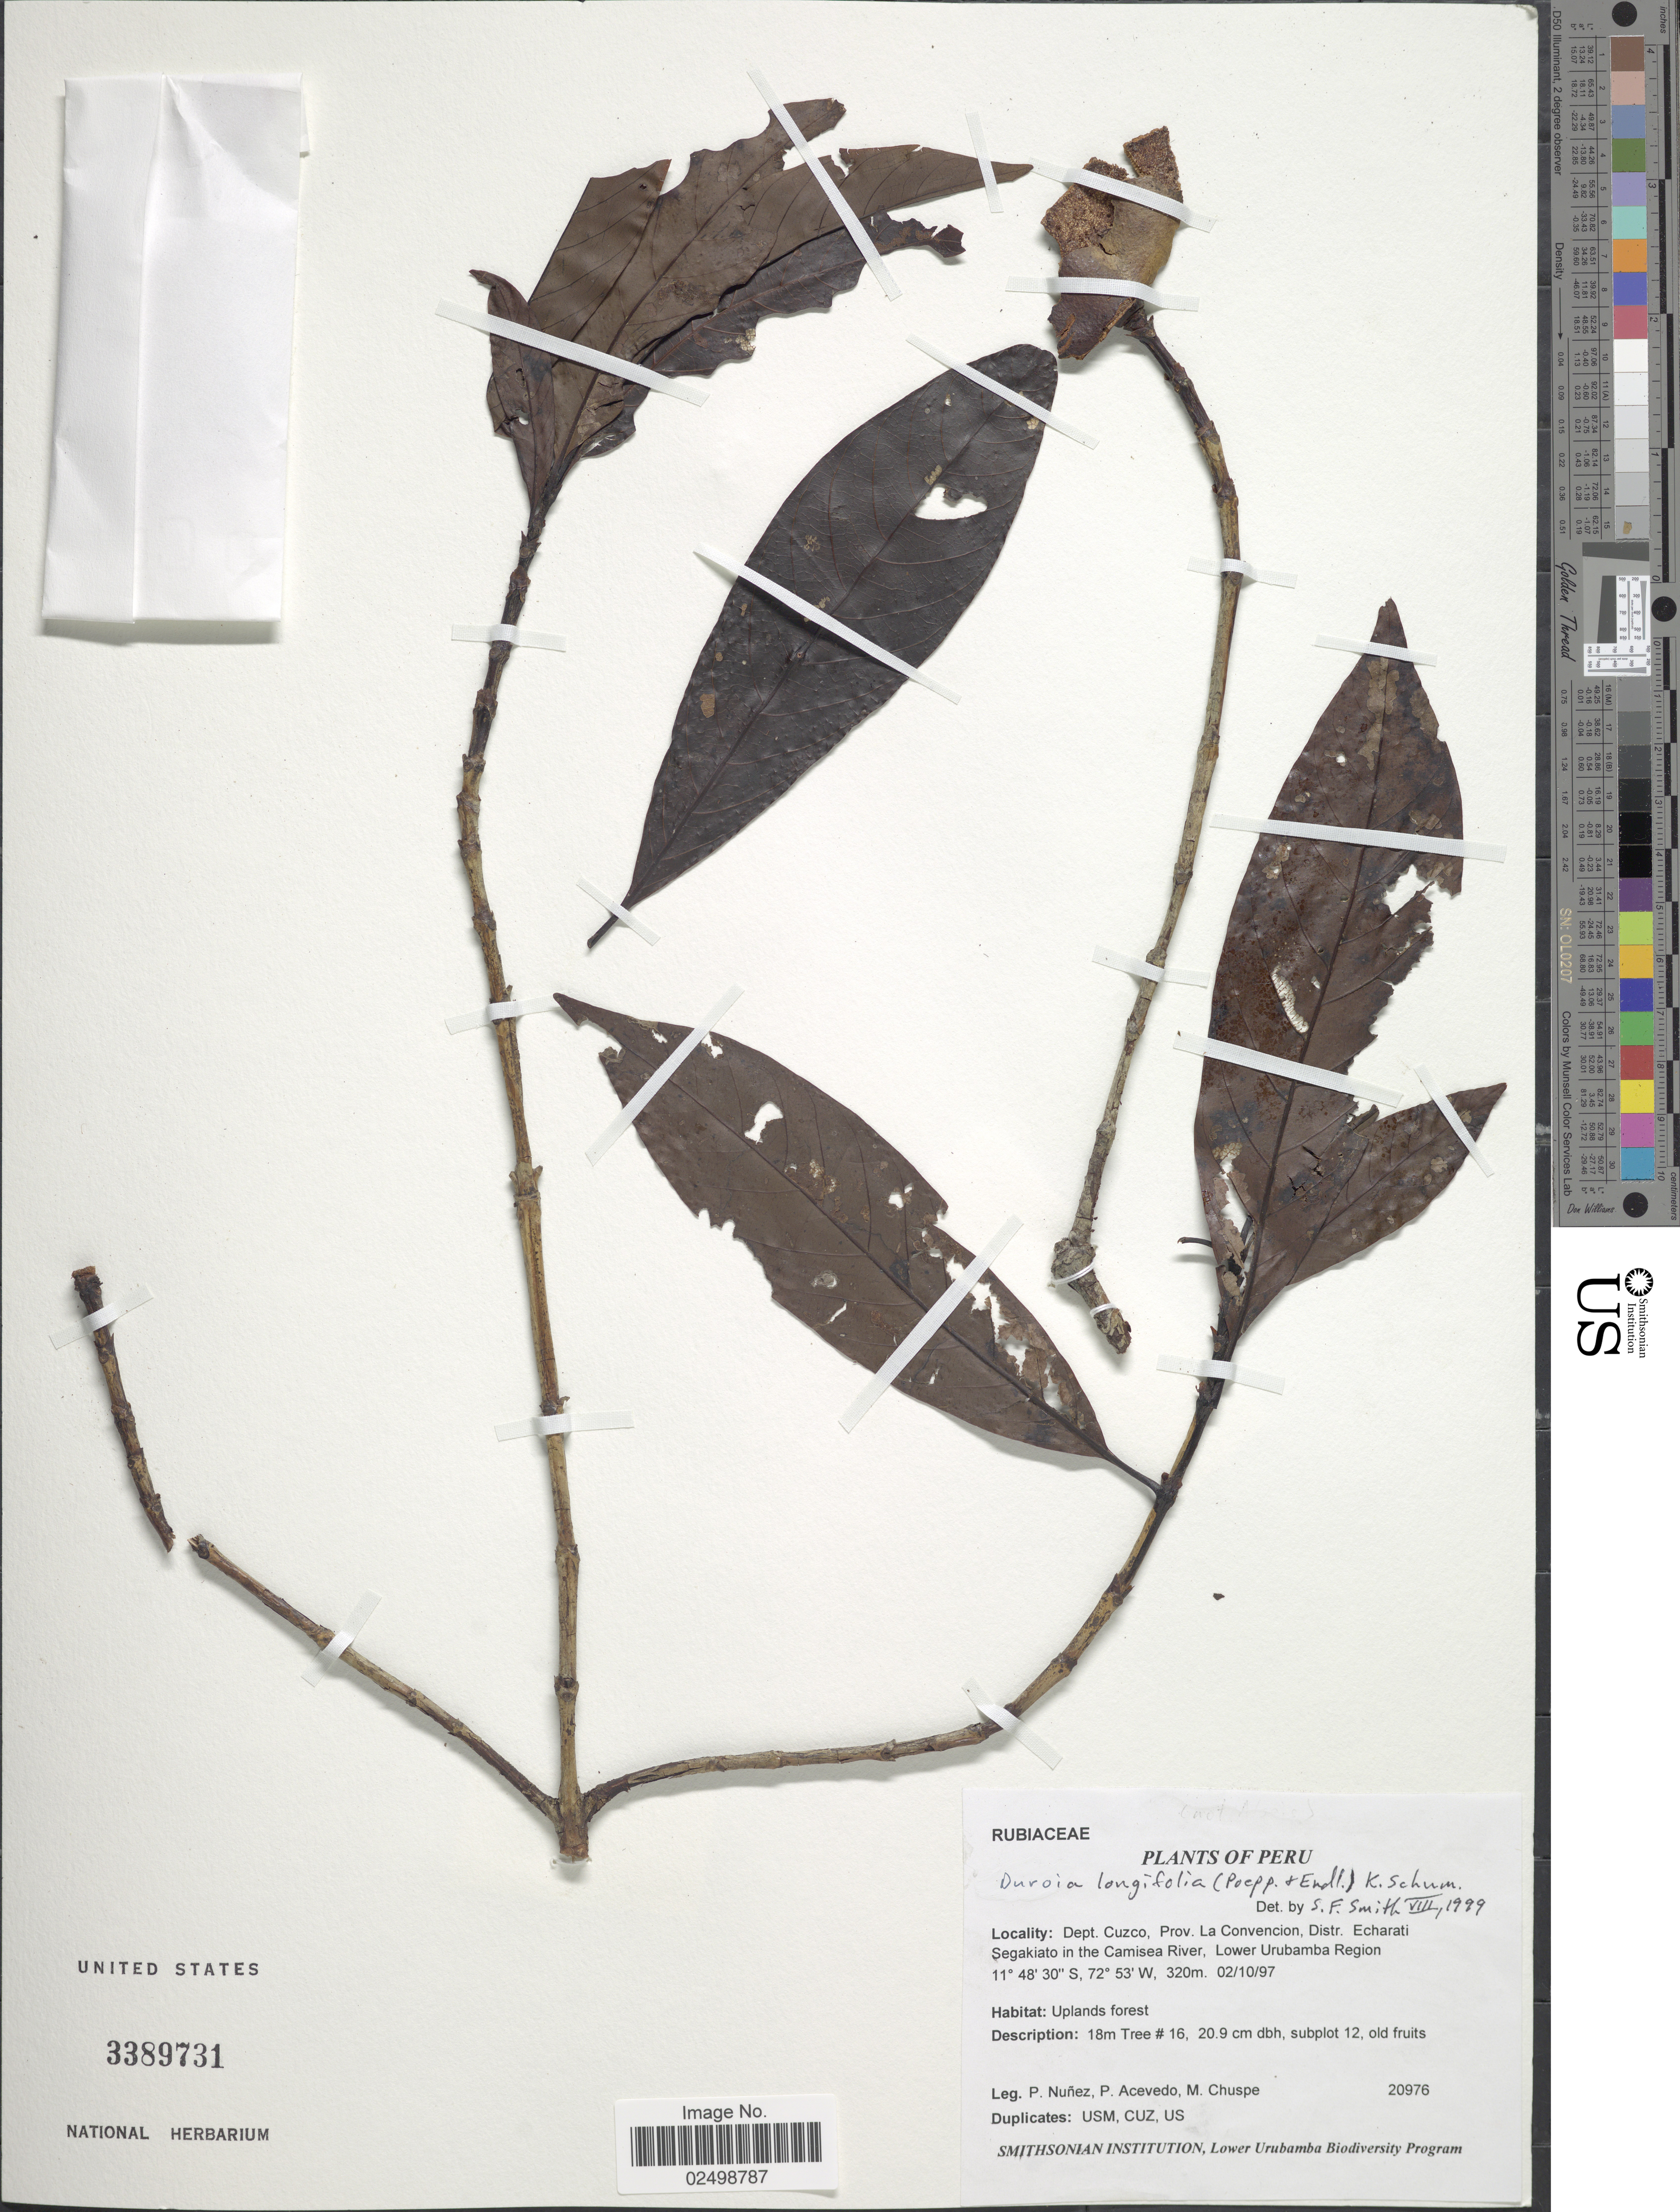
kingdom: Plantae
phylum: Tracheophyta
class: Magnoliopsida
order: Gentianales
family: Rubiaceae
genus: Duroia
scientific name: Duroia longifolia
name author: K. Schum.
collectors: P. Nuñez V., P. Acevedo-Rodr. & M. Chuspe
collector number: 20976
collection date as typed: Transcribed d/m/y: 2/10/97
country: Peru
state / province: Cusco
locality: Dept. Cuzco, Prov. La Convencion, Distr Echarati Segakiato in the Camisea River, Lower Urubamba Region, Uplands forest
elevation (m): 320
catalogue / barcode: US 3389731